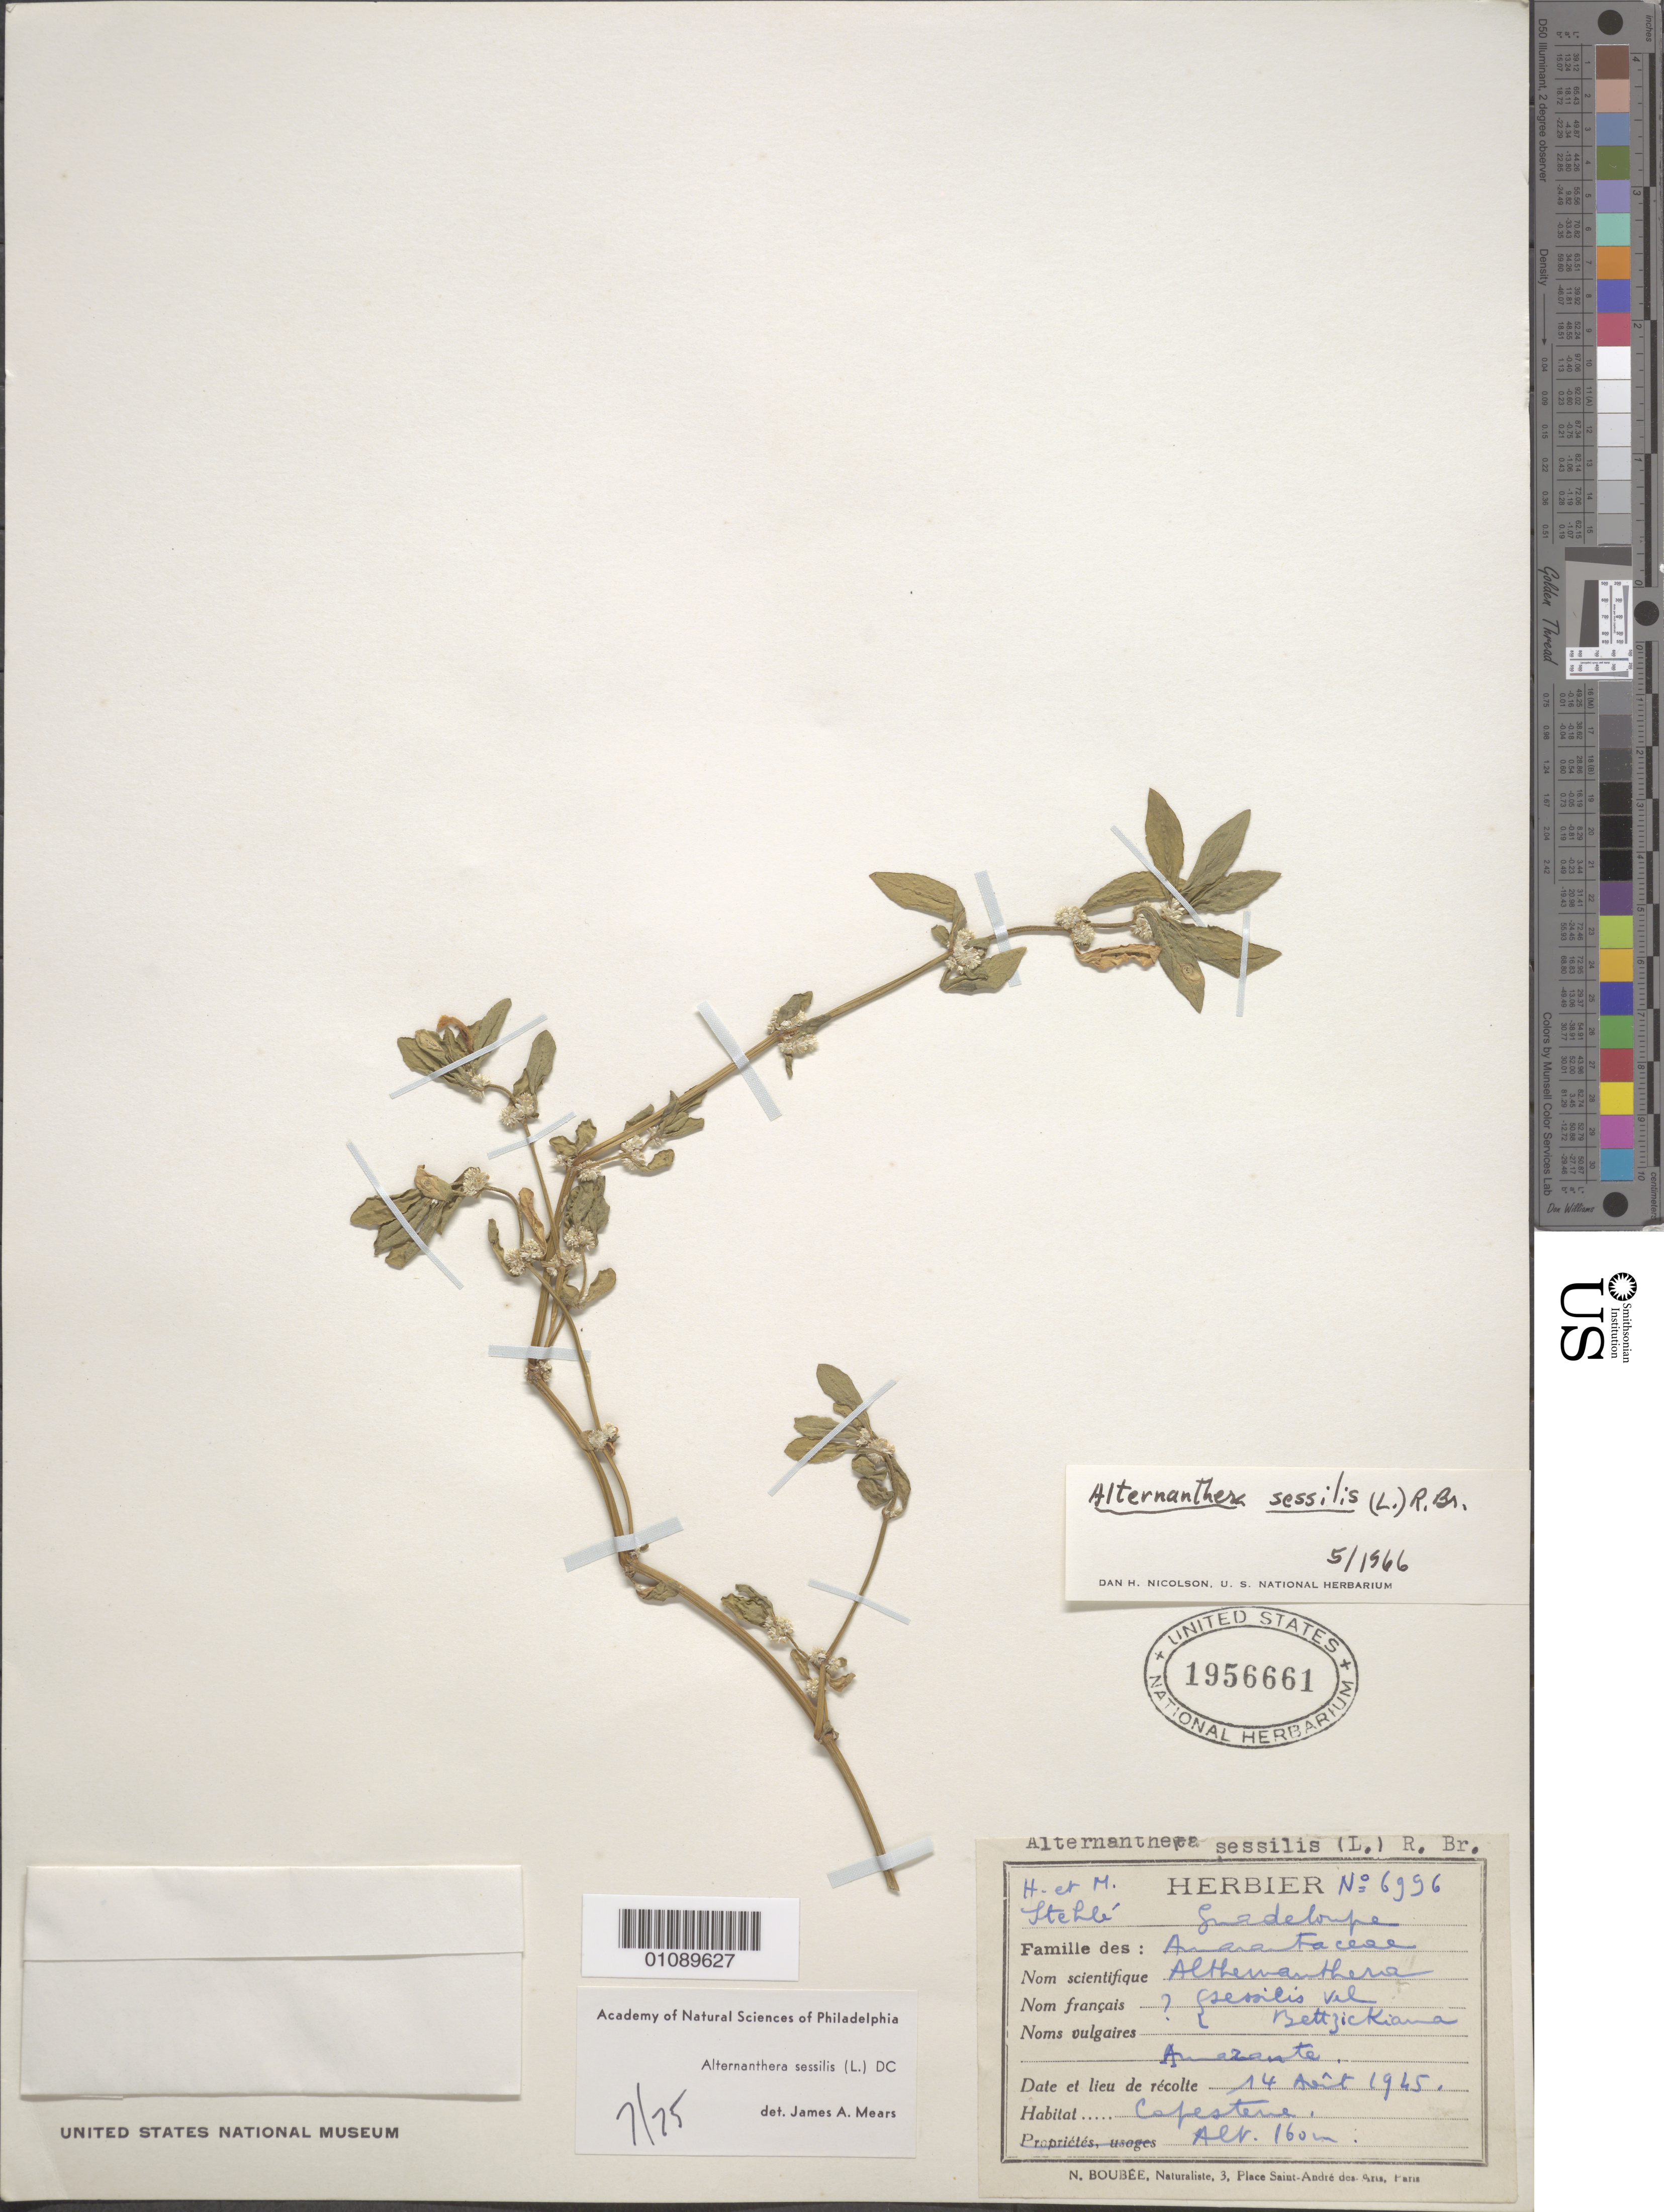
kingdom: Plantae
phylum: Tracheophyta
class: Magnoliopsida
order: Caryophyllales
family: Amaranthaceae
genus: Alternanthera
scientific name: Alternanthera sessilis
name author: (L.) DC.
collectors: H. Stehlé & M. Stehlé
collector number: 6956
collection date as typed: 14 Aug 1945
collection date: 1945-08-14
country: Guadeloupe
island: Basse Terre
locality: Capesterre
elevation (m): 160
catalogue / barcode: US 1956661